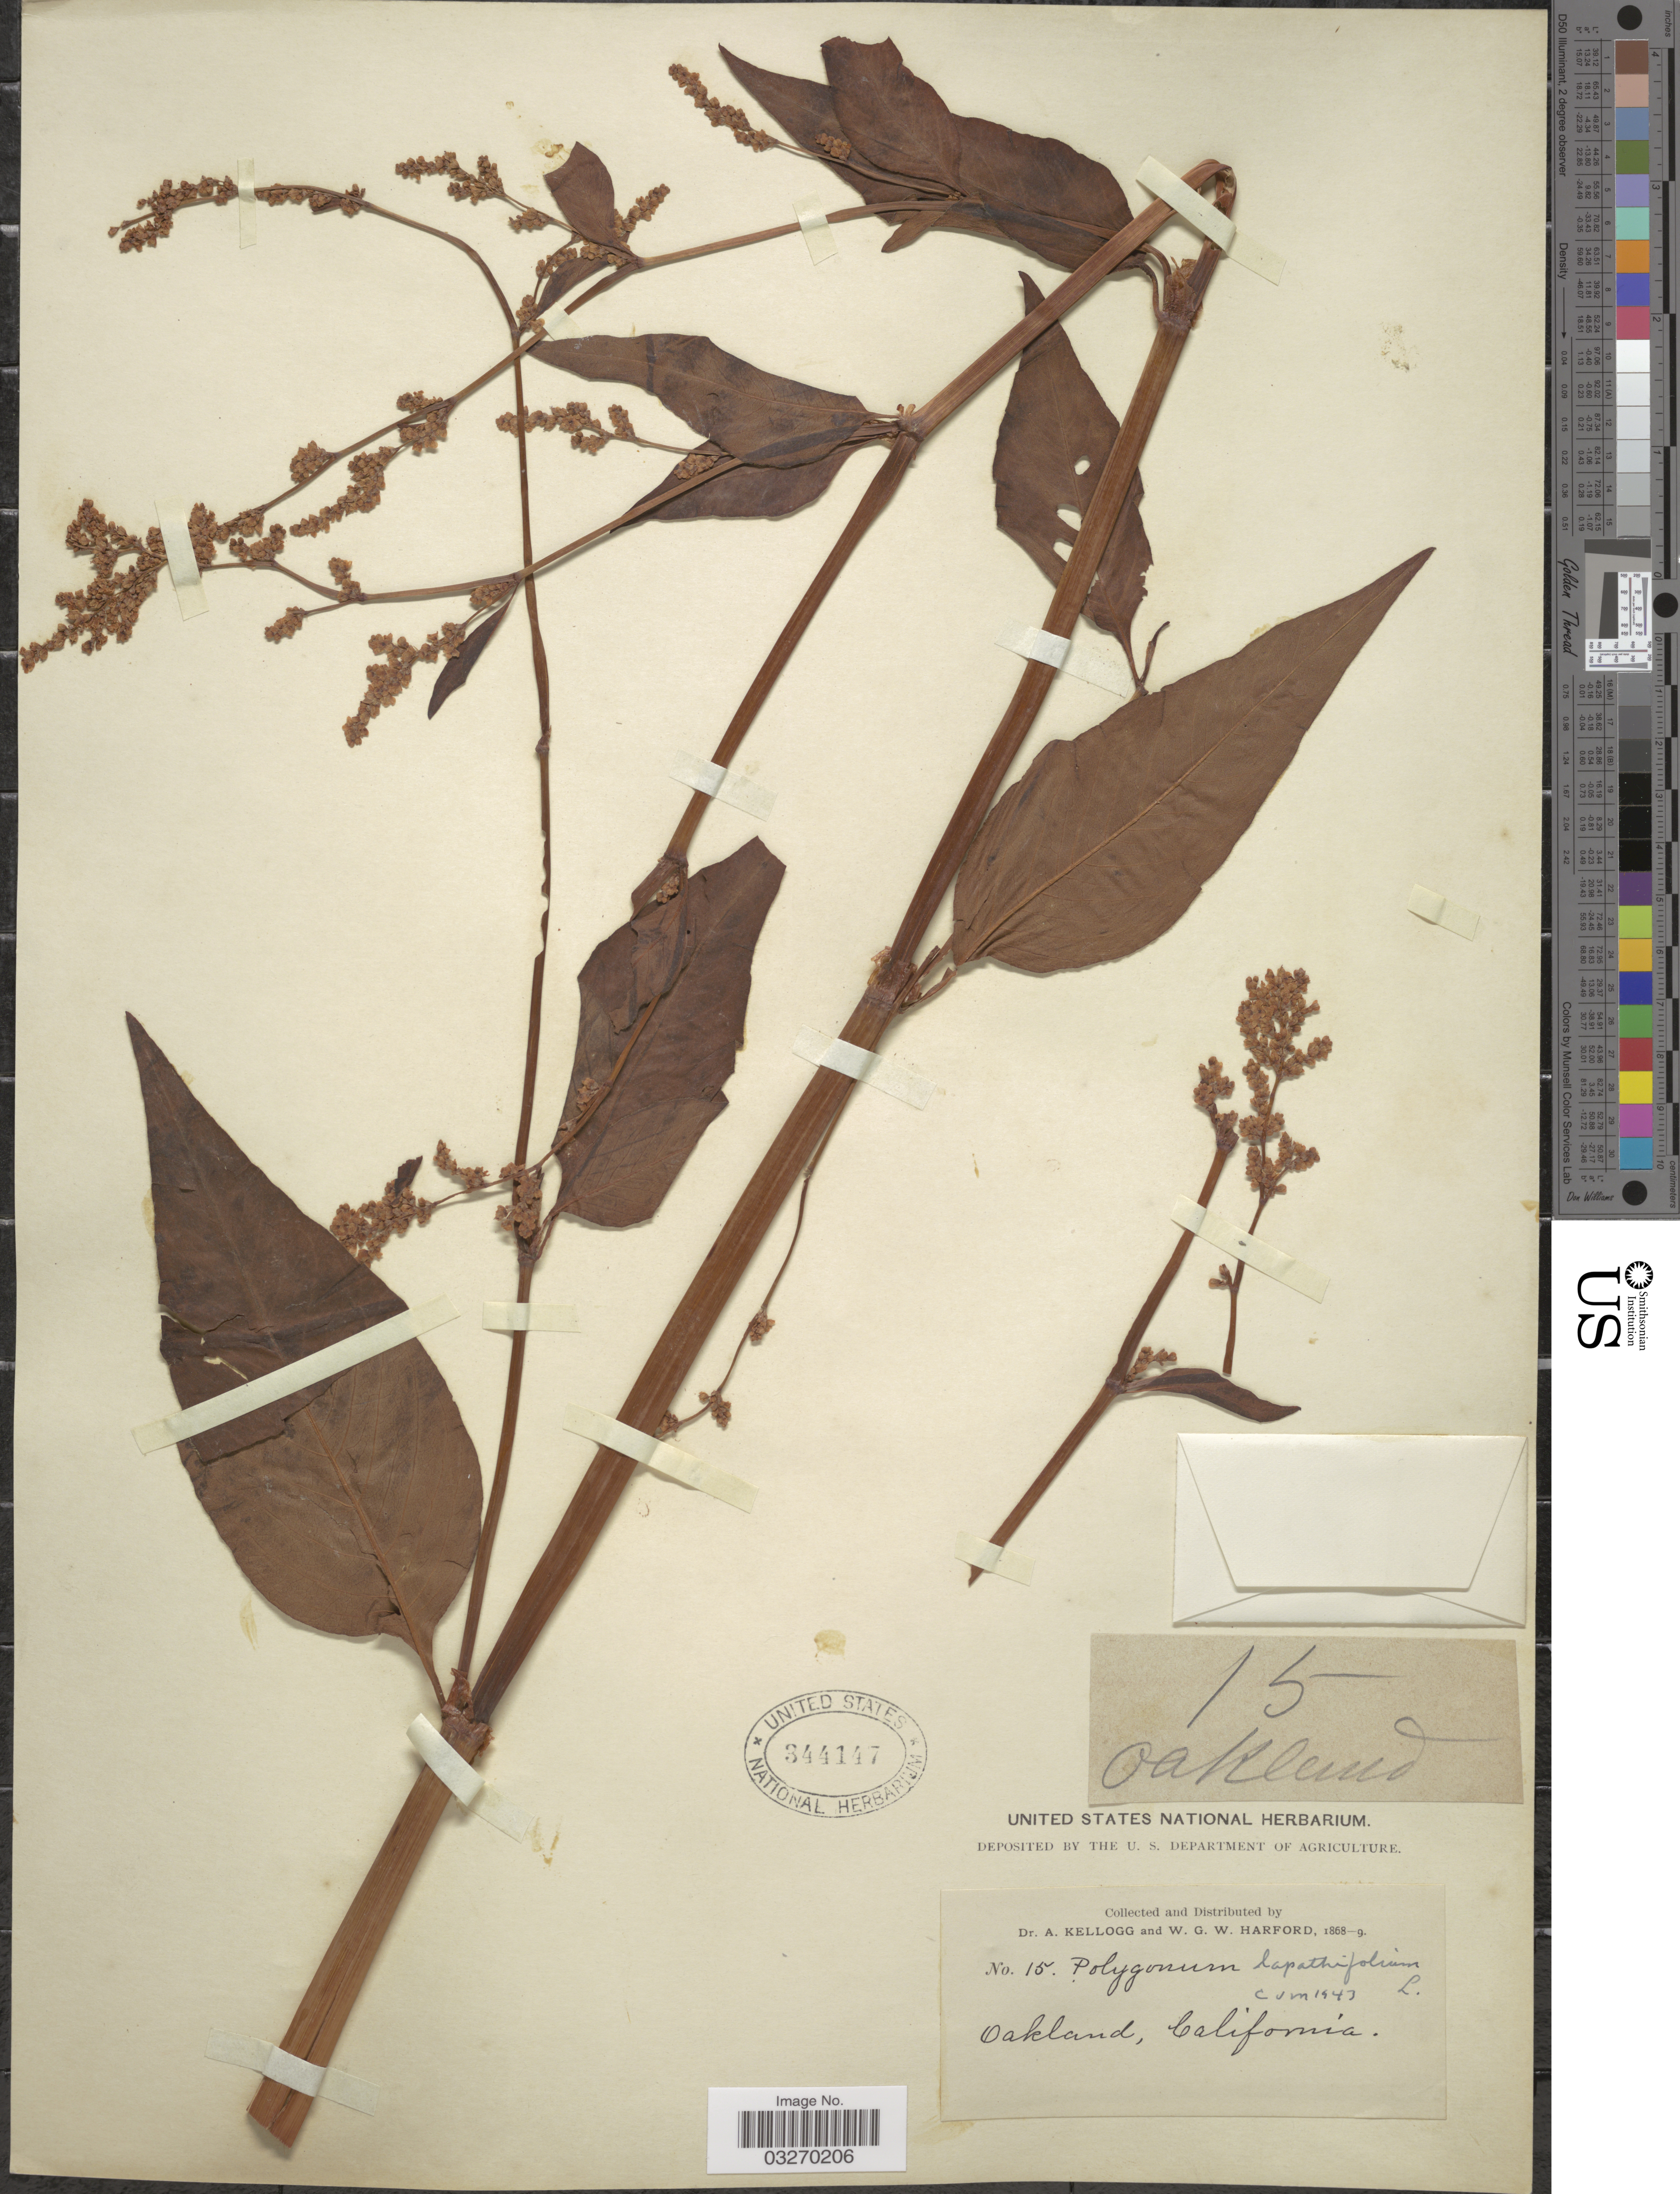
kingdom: Plantae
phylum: Tracheophyta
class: Magnoliopsida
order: Caryophyllales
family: Polygonaceae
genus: Koenigia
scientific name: Koenigia sp.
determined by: Atha, D. E.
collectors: A. Kellogg & W. G. W. Harford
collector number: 15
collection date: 1868/1869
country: United States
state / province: California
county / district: Alameda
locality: Oakland.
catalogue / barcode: US 344147